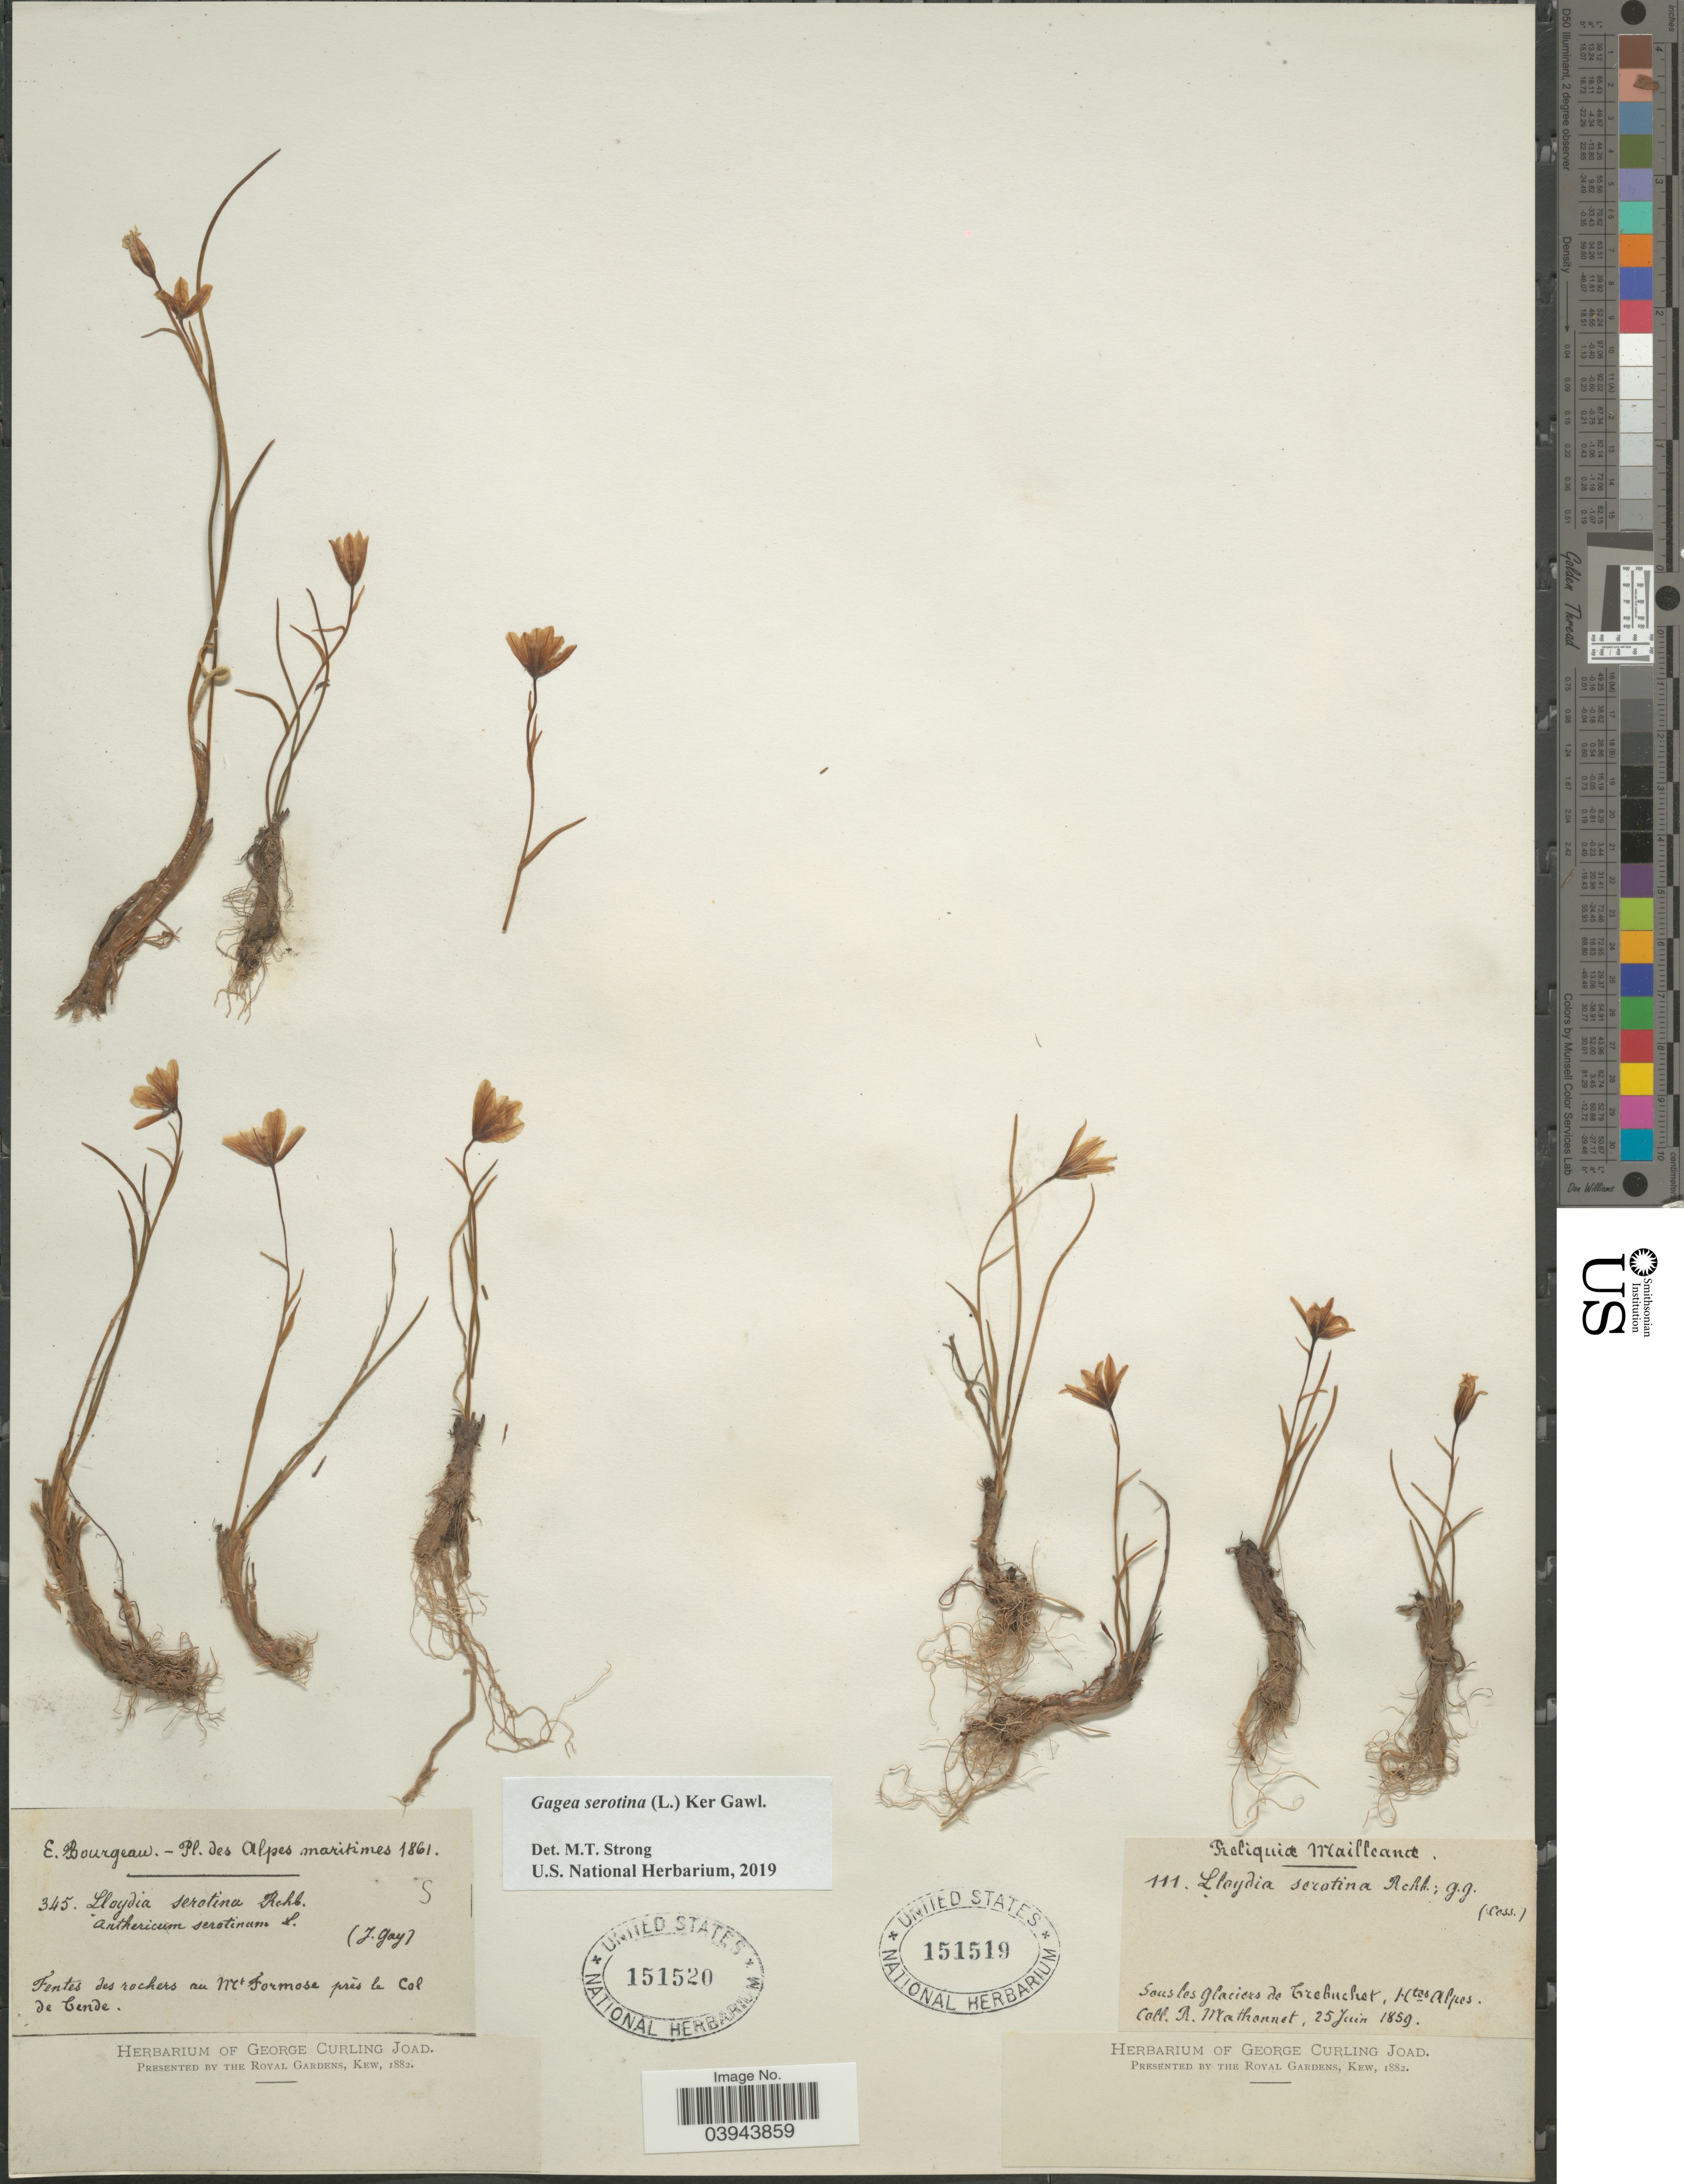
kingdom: Plantae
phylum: Tracheophyta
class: Liliopsida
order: Liliales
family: Liliaceae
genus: Gagea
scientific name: Gagea serotina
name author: (L.) Ker Gawl.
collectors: R. Mathonnet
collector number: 111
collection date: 1859-06-25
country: France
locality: Sous les glaciers de Trebuchet, Htes Alpes.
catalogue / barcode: US 151519-2